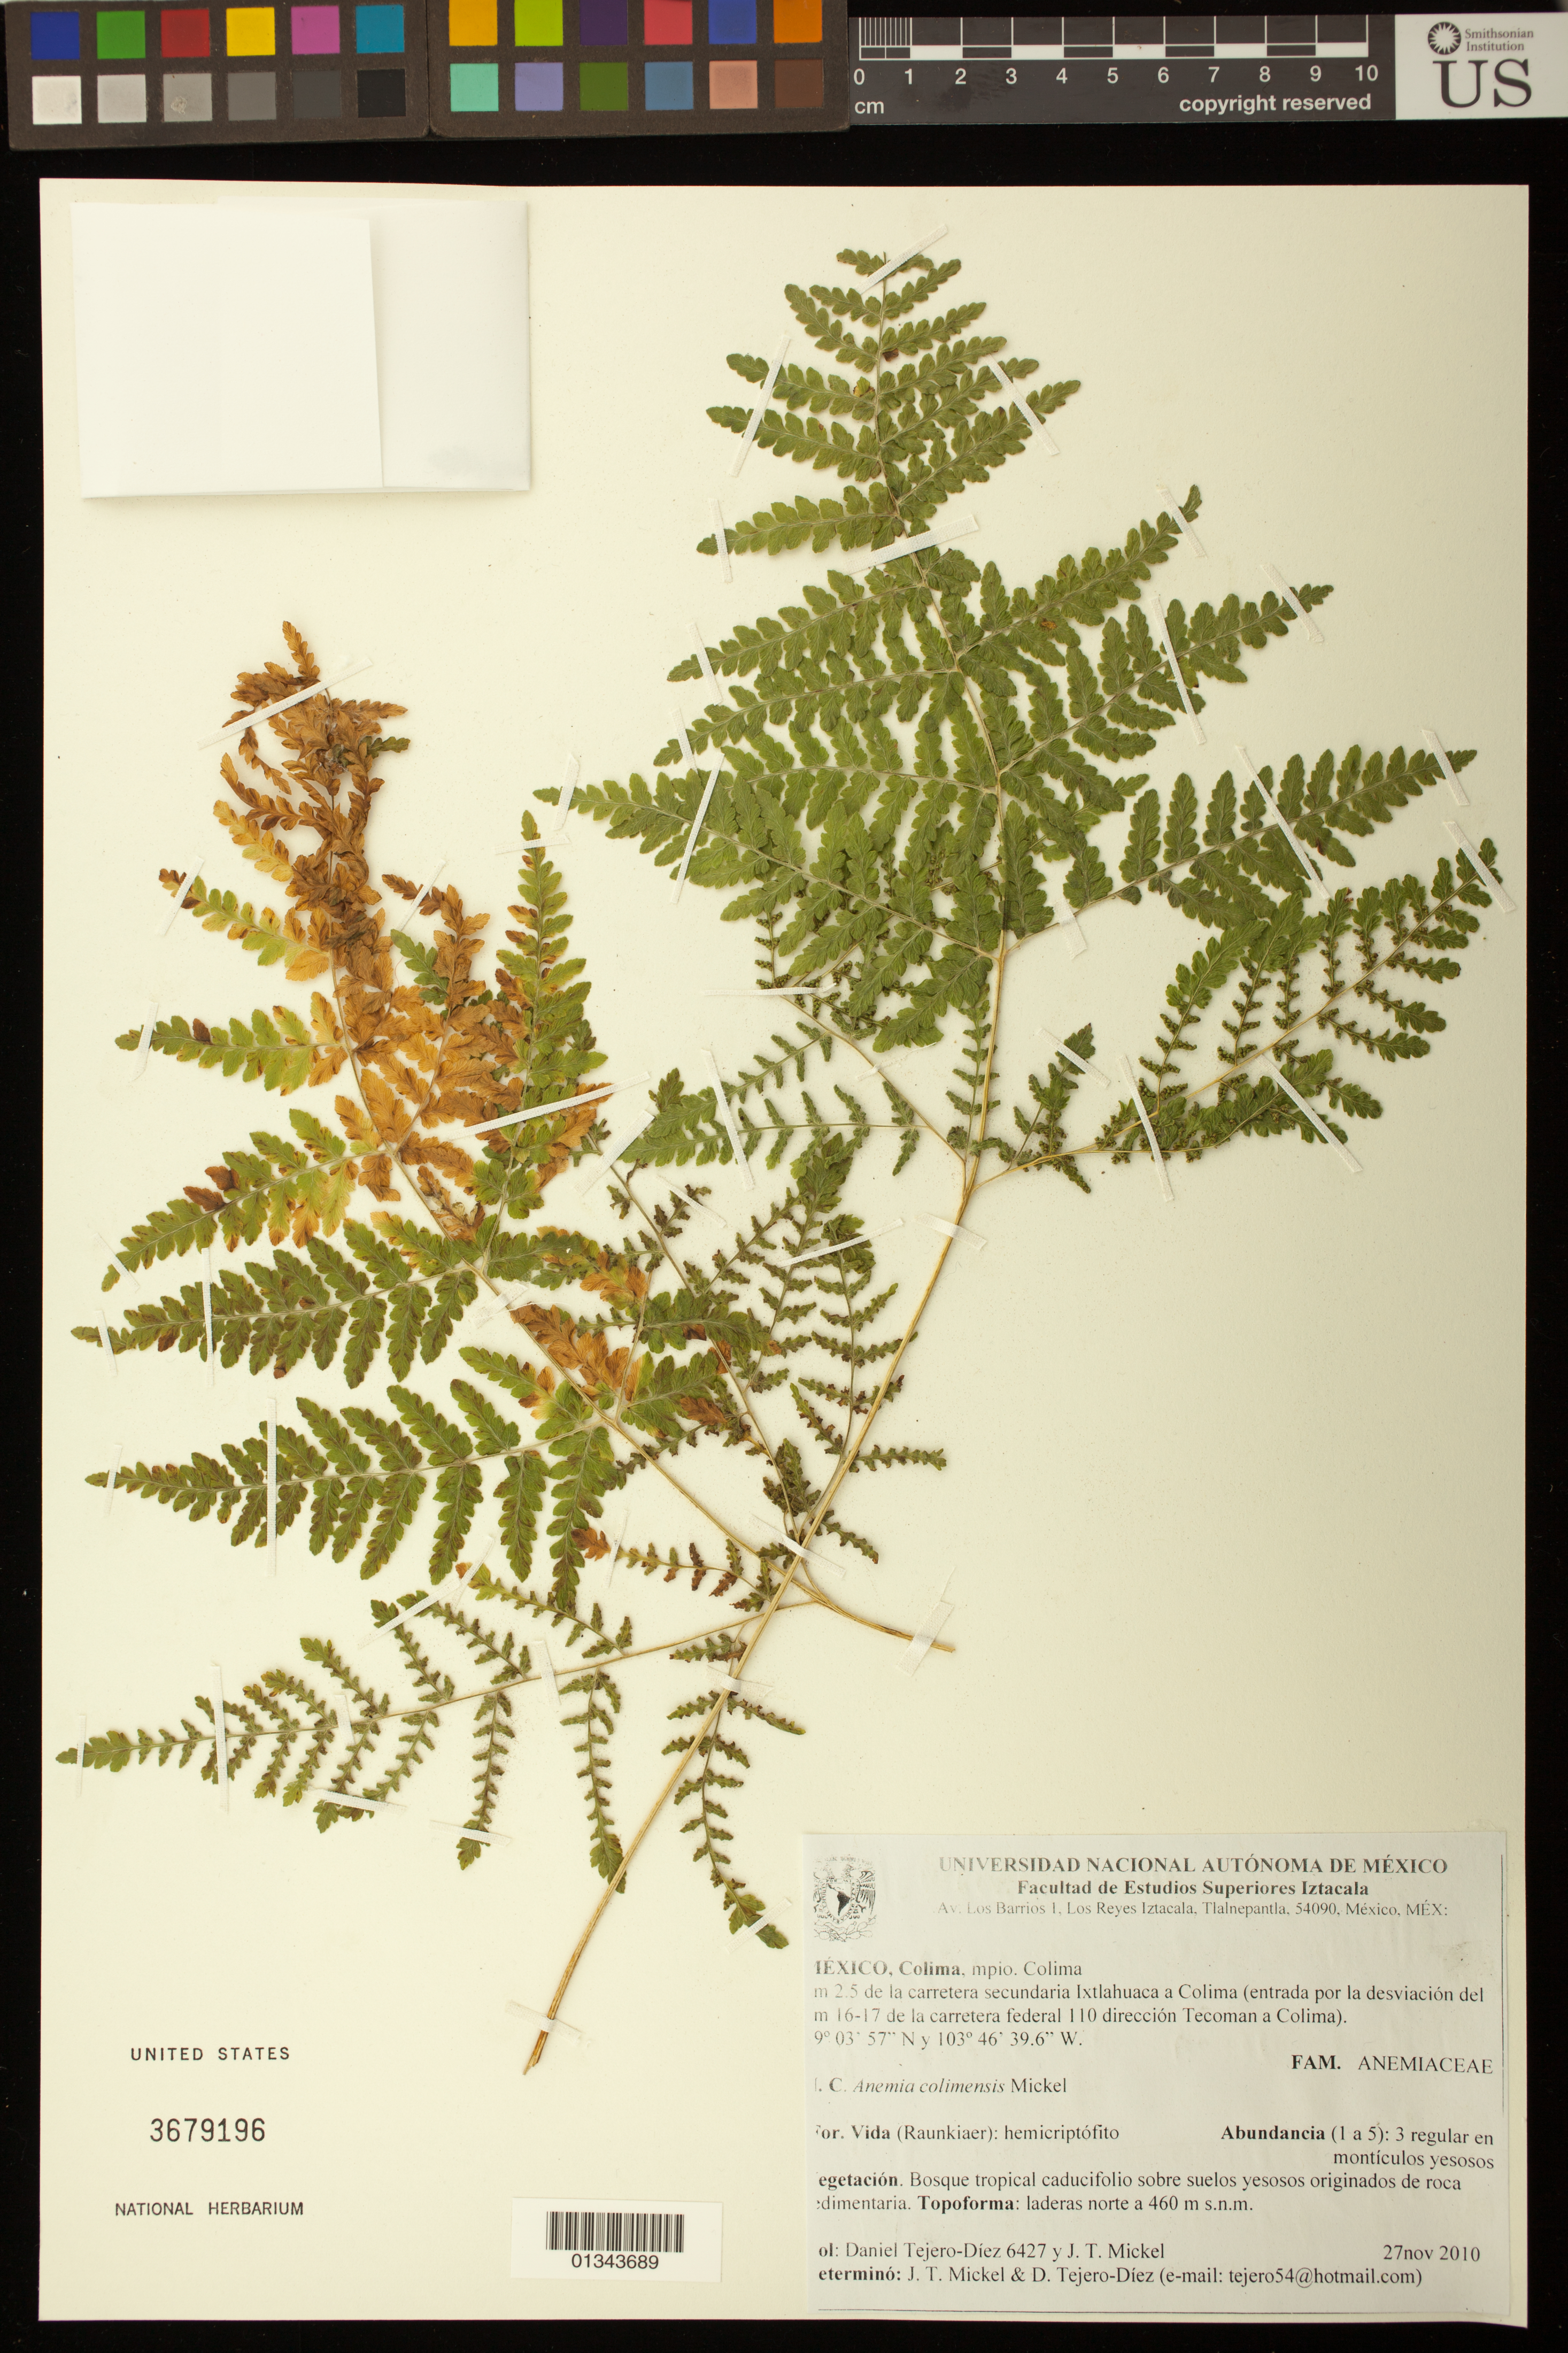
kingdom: Plantae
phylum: Tracheophyta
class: Polypodiopsida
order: Schizaeales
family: Anemiaceae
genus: Anemia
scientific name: Anemia colimensis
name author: Mickel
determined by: Mickel, J. T.; Tejero-Díez, J. D.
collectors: D. Tejero-Díez & J. T. Mickel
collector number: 6427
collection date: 2010-11-27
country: Mexico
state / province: Colima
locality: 2.5m de la carretera secundaria Ixtlahuaca a Colima (entrada por la desviacion del 16-17m de la carretera federal 110 direccion Tecoman a Colima).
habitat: Bosque tropical caducifolio sobre suelos yesosos originados de roca sedimentaria.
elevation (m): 460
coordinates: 19 03 57 N, 103 46 39.6 W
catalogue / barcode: US 3679196